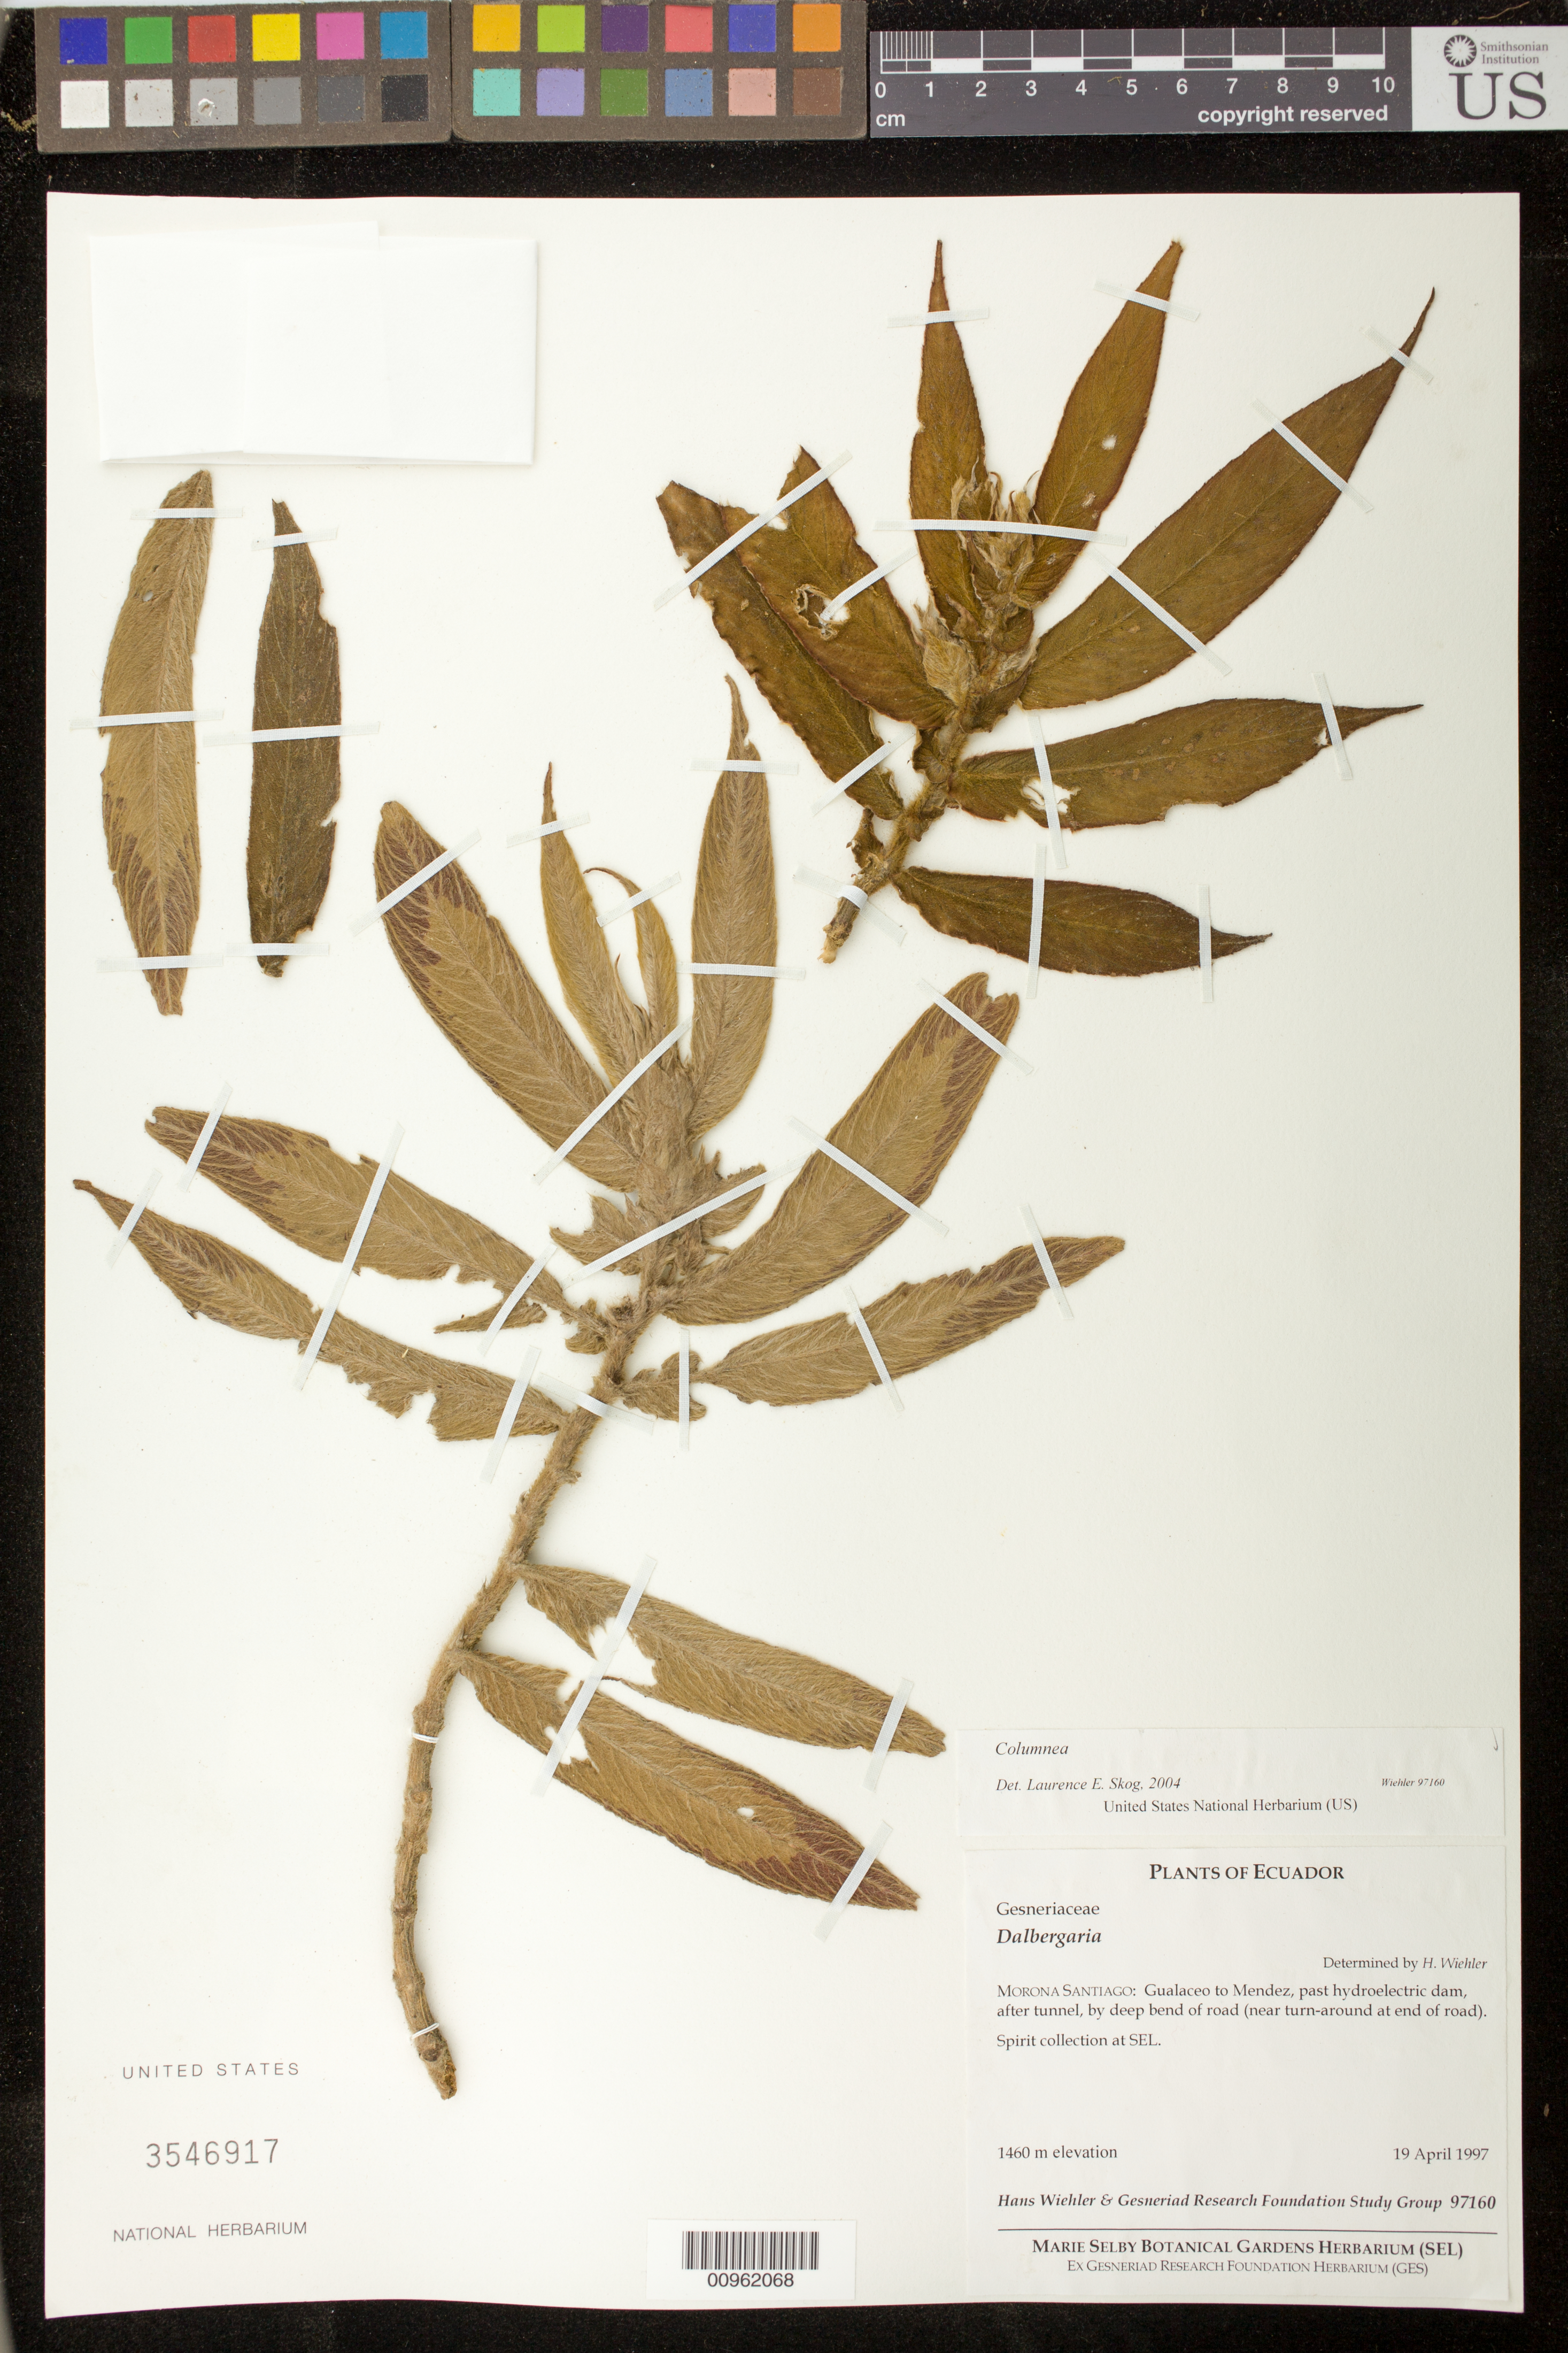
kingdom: Plantae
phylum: Tracheophyta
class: Magnoliopsida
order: Lamiales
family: Gesneriaceae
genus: Columnea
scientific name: Columnea sp.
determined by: Skog, Laurence E.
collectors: H. J. Wiehler & GRF Study Group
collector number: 97160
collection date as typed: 19 Apr 1997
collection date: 1997-04-19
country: Ecuador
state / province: Morona-Santiago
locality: Morona-Santiago: Gualaceo to Mendez, past hydroelectric dam, after tunnel, by deep bend of road (near turn-around at end of road)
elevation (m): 1460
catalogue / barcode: US 3546917